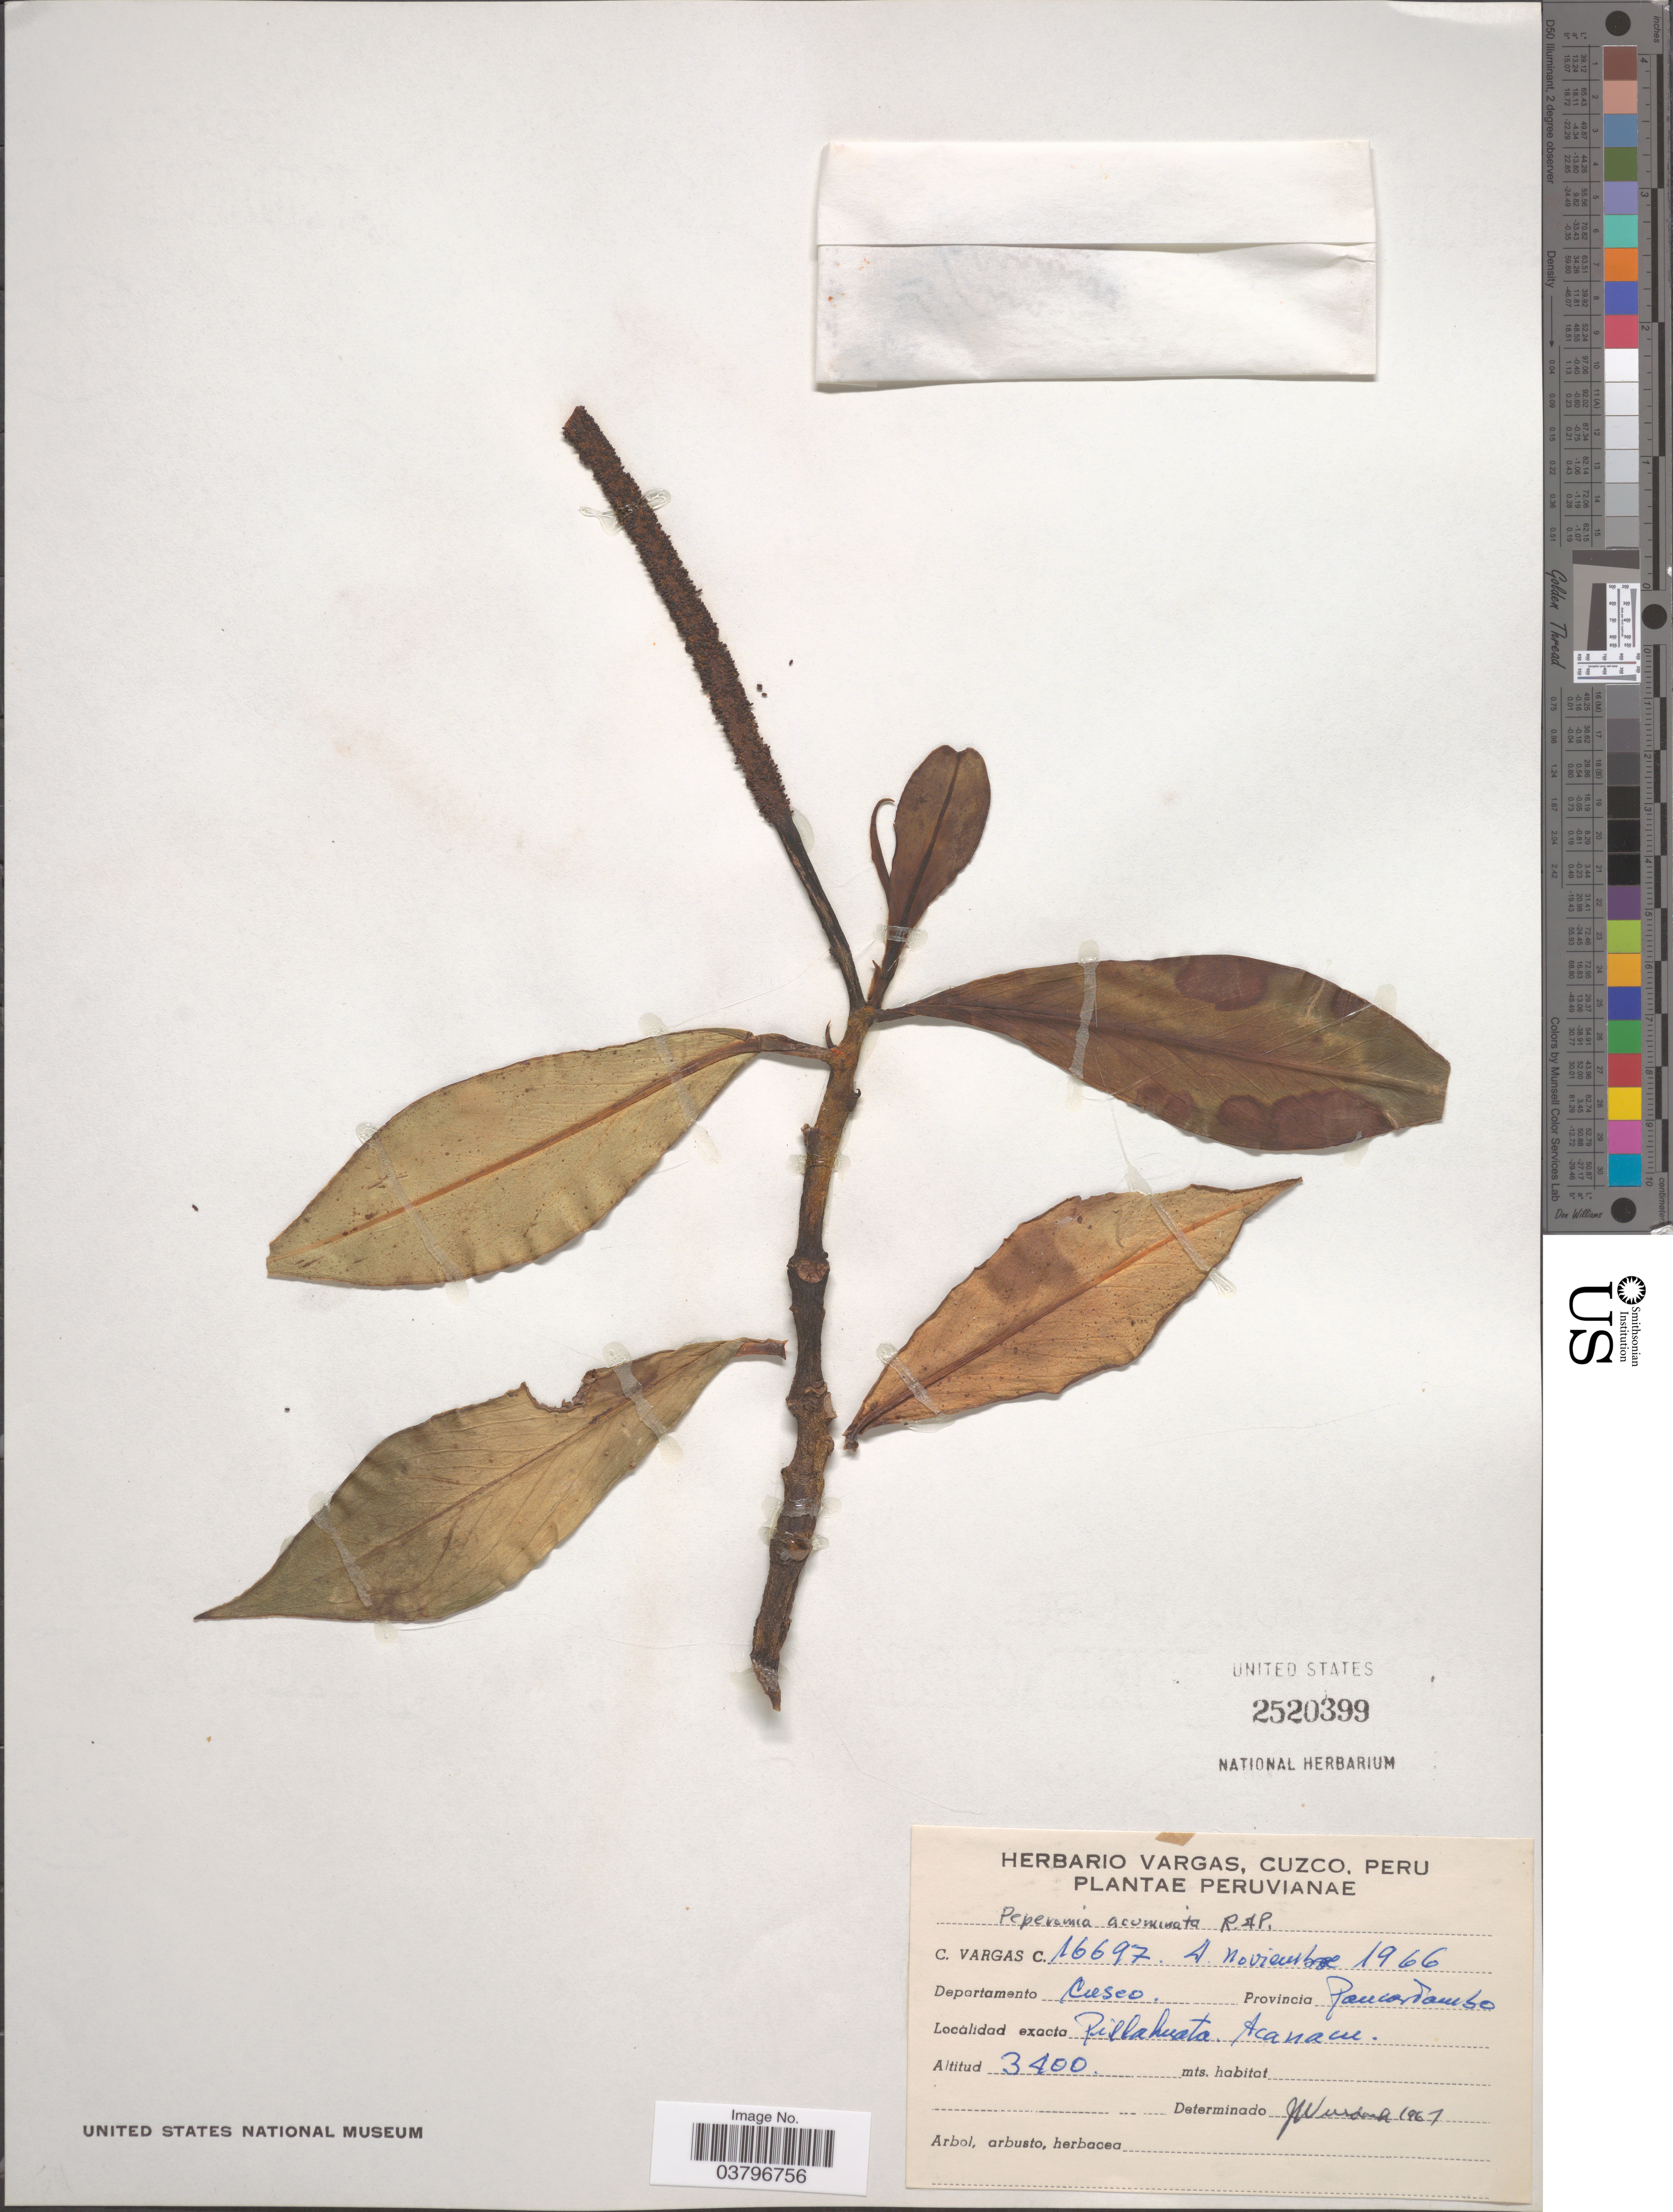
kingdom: Plantae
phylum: Tracheophyta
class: Magnoliopsida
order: Piperales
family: Piperaceae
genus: Peperomia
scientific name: Peperomia acuminata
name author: Ruiz & Pav.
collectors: C. Vargas Calderón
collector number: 16697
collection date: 1966-11-04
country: Peru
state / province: Cusco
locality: Departamento Cusco. Provincia Paucartambo. Pillahuata. Acanacu.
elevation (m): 3400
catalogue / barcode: US 2520399